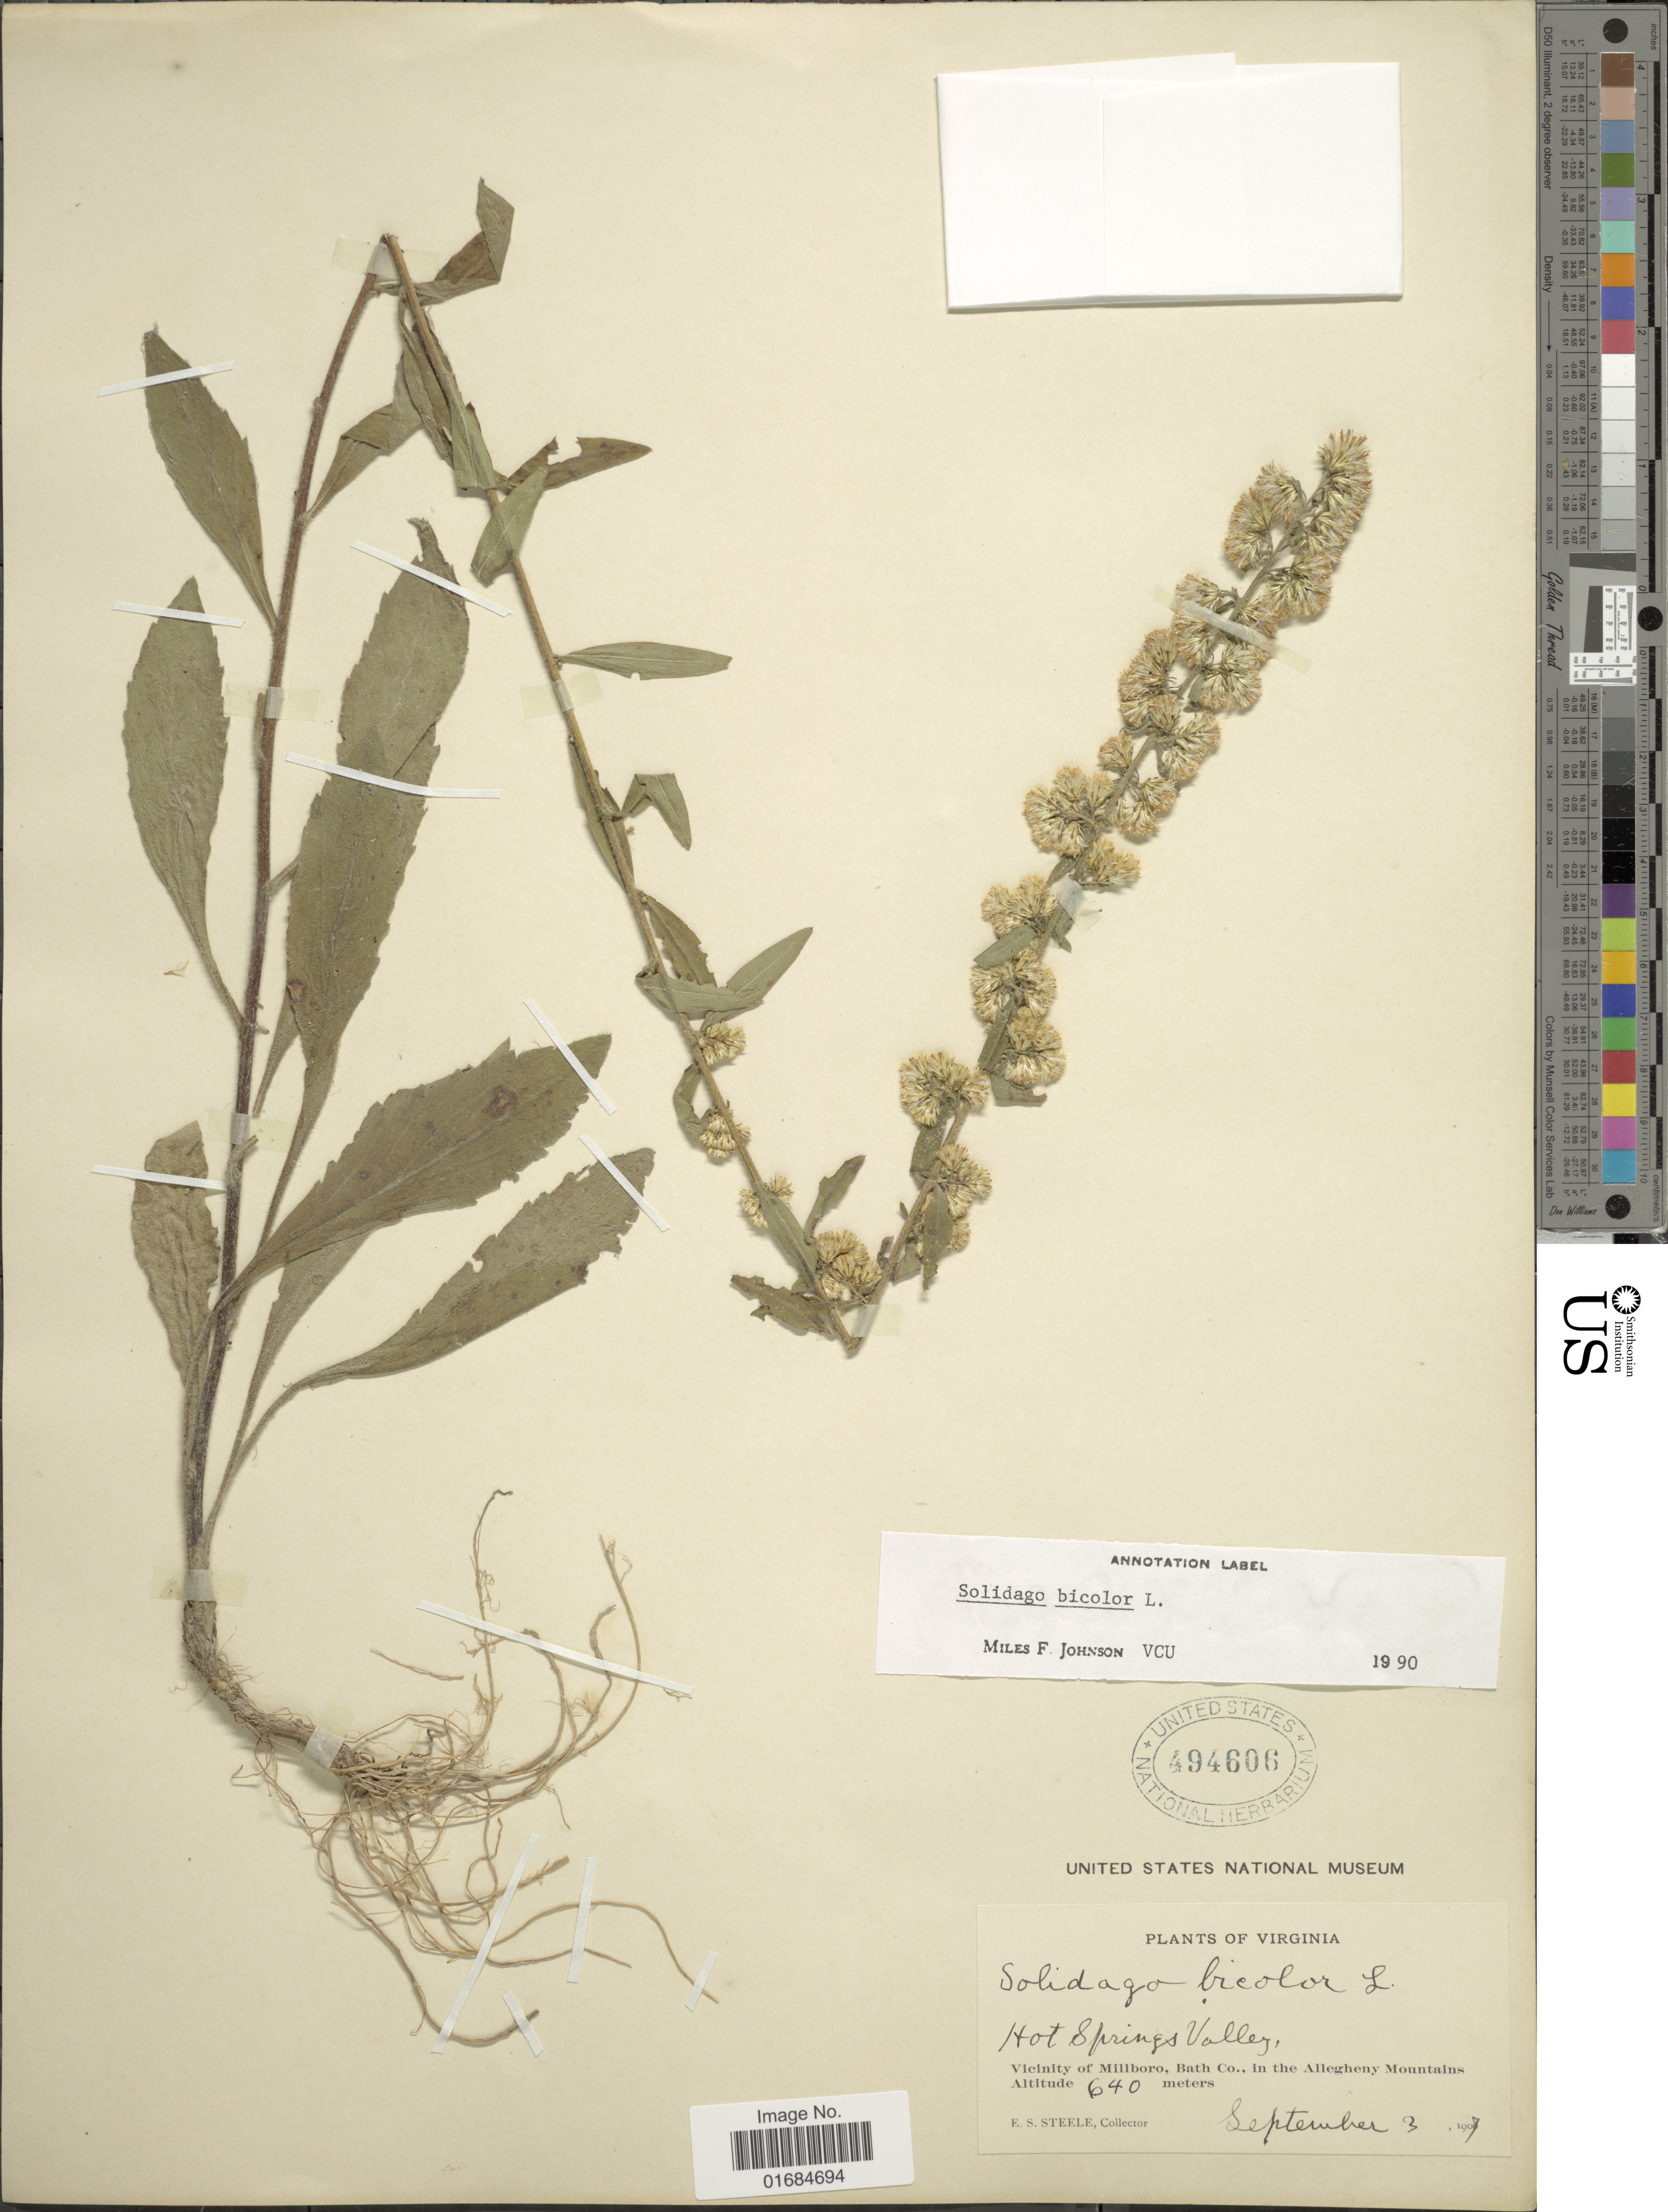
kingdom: Plantae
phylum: Tracheophyta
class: Magnoliopsida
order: Asterales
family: Asteraceae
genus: Solidago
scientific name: Solidago bicolor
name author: L.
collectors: E. Steele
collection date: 1907-09-03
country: United States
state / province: Virginia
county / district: Bath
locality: Hot Springs Valley. Vicinity of Millboro Bath Co., in the Allegheny Mountains.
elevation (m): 640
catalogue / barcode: US 494606